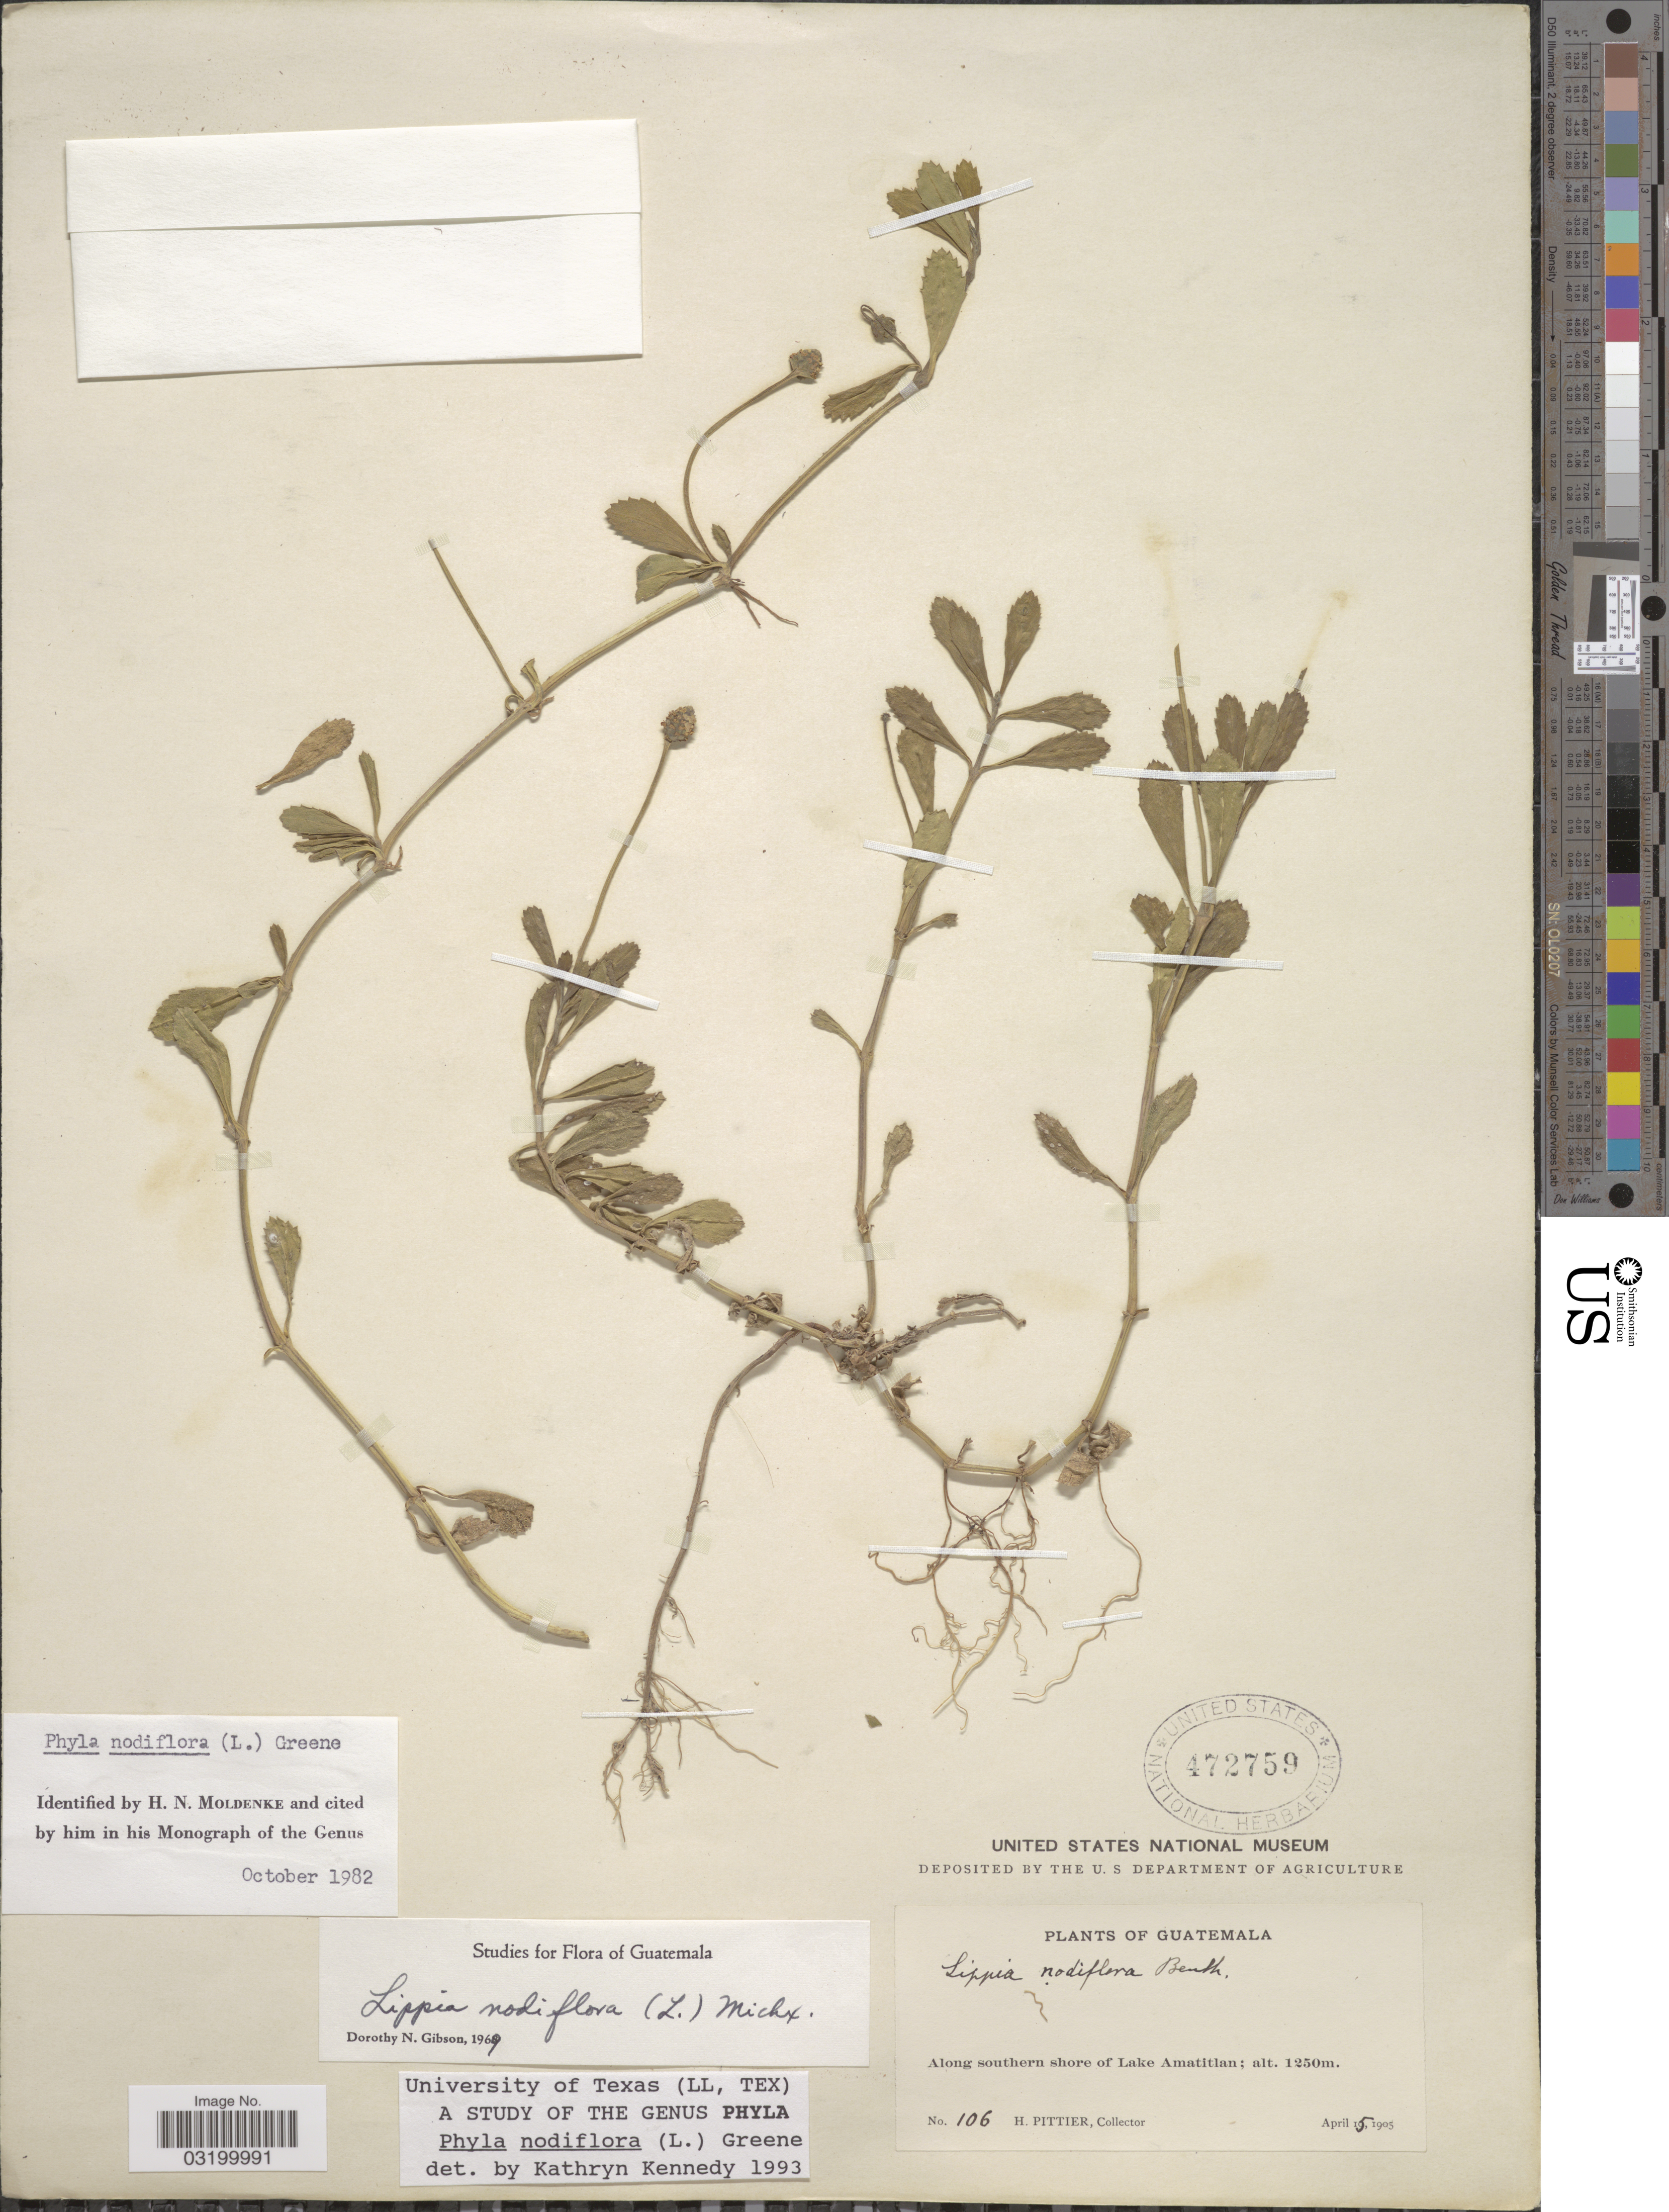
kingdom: Plantae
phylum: Tracheophyta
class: Magnoliopsida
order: Lamiales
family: Verbenaceae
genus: Phyla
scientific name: Phyla nodiflora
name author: (L.) Greene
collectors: H. F. Pittier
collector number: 106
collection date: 1905-04-05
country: Guatemala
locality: Along southern shore of Lake Amatitlan.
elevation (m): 1250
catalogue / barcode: US 472759